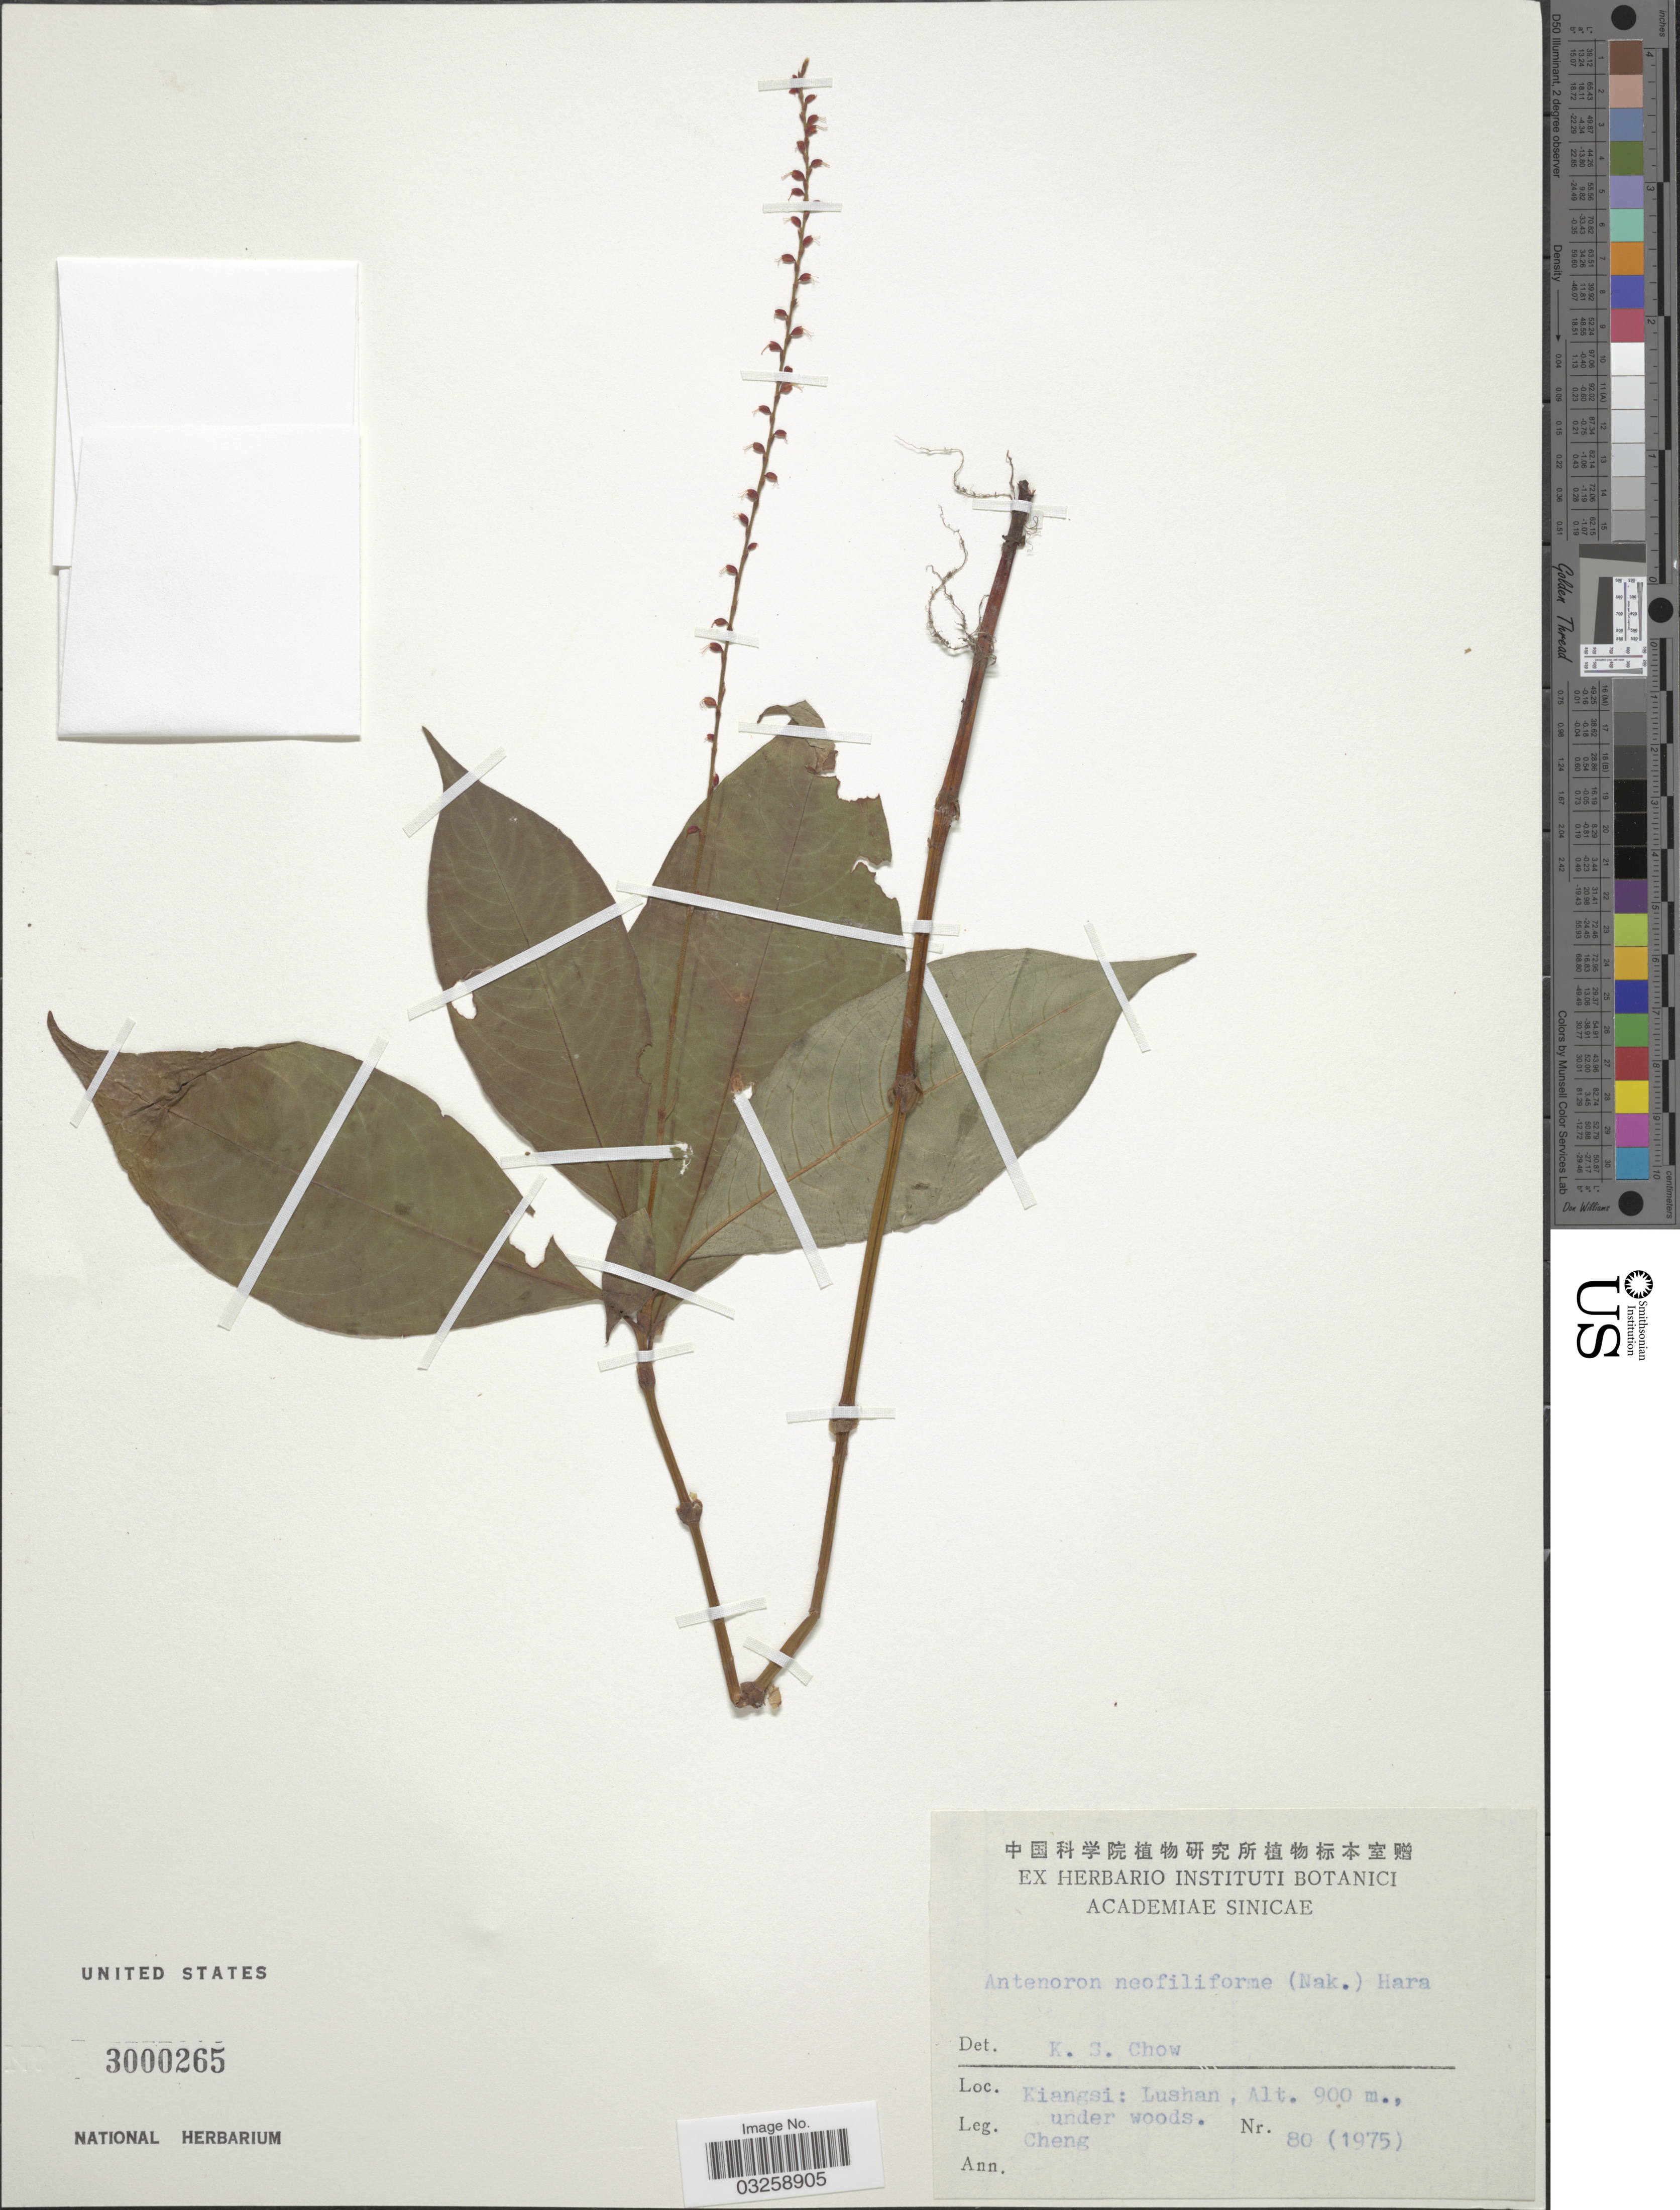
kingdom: Plantae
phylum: Tracheophyta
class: Magnoliopsida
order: Caryophyllales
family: Polygonaceae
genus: Persicaria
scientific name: Persicaria neofiliformis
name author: (Nakai) Ohki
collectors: -. Cheng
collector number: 80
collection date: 1975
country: China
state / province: Jiangxi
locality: Kiangsi: Lushan.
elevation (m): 900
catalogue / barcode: US 3000265